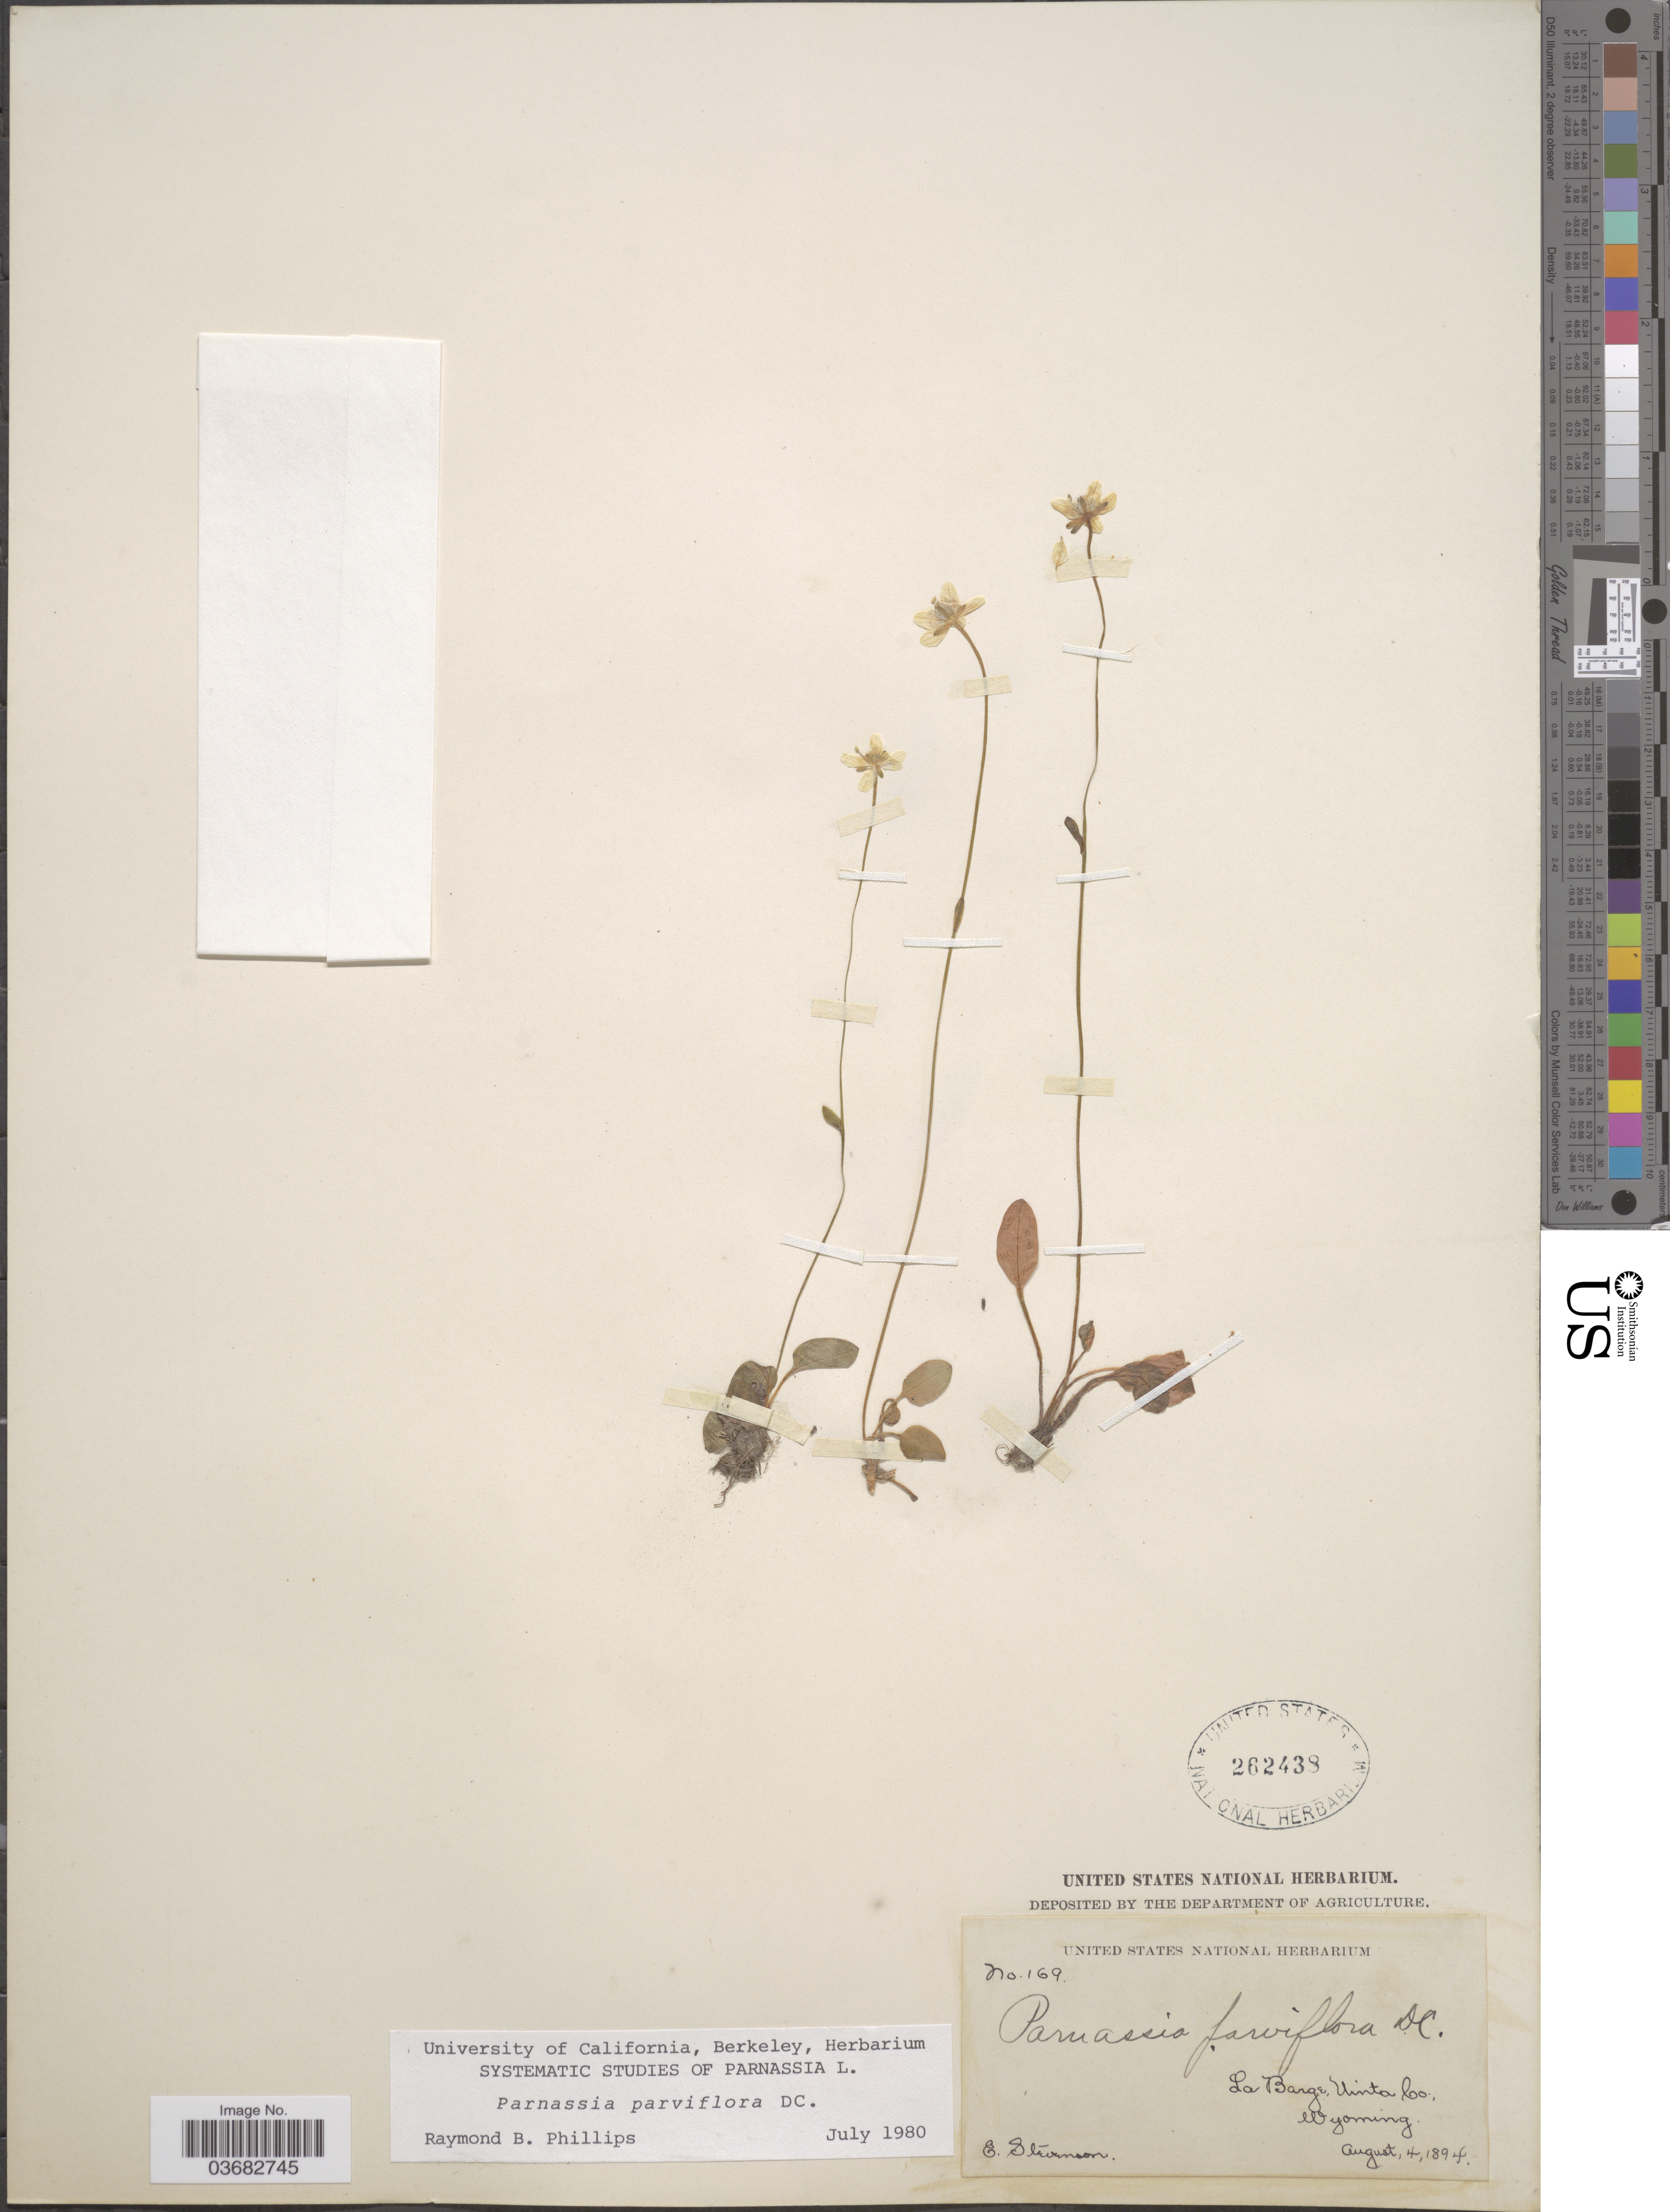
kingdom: Plantae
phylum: Tracheophyta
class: Magnoliopsida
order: Celastrales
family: Parnassiaceae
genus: Parnassia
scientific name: Parnassia parviflora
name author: DC.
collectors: E. Stevenson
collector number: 169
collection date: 1894-08-04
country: United States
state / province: Wyoming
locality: La Barge, Uinta Co.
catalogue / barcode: US 262438